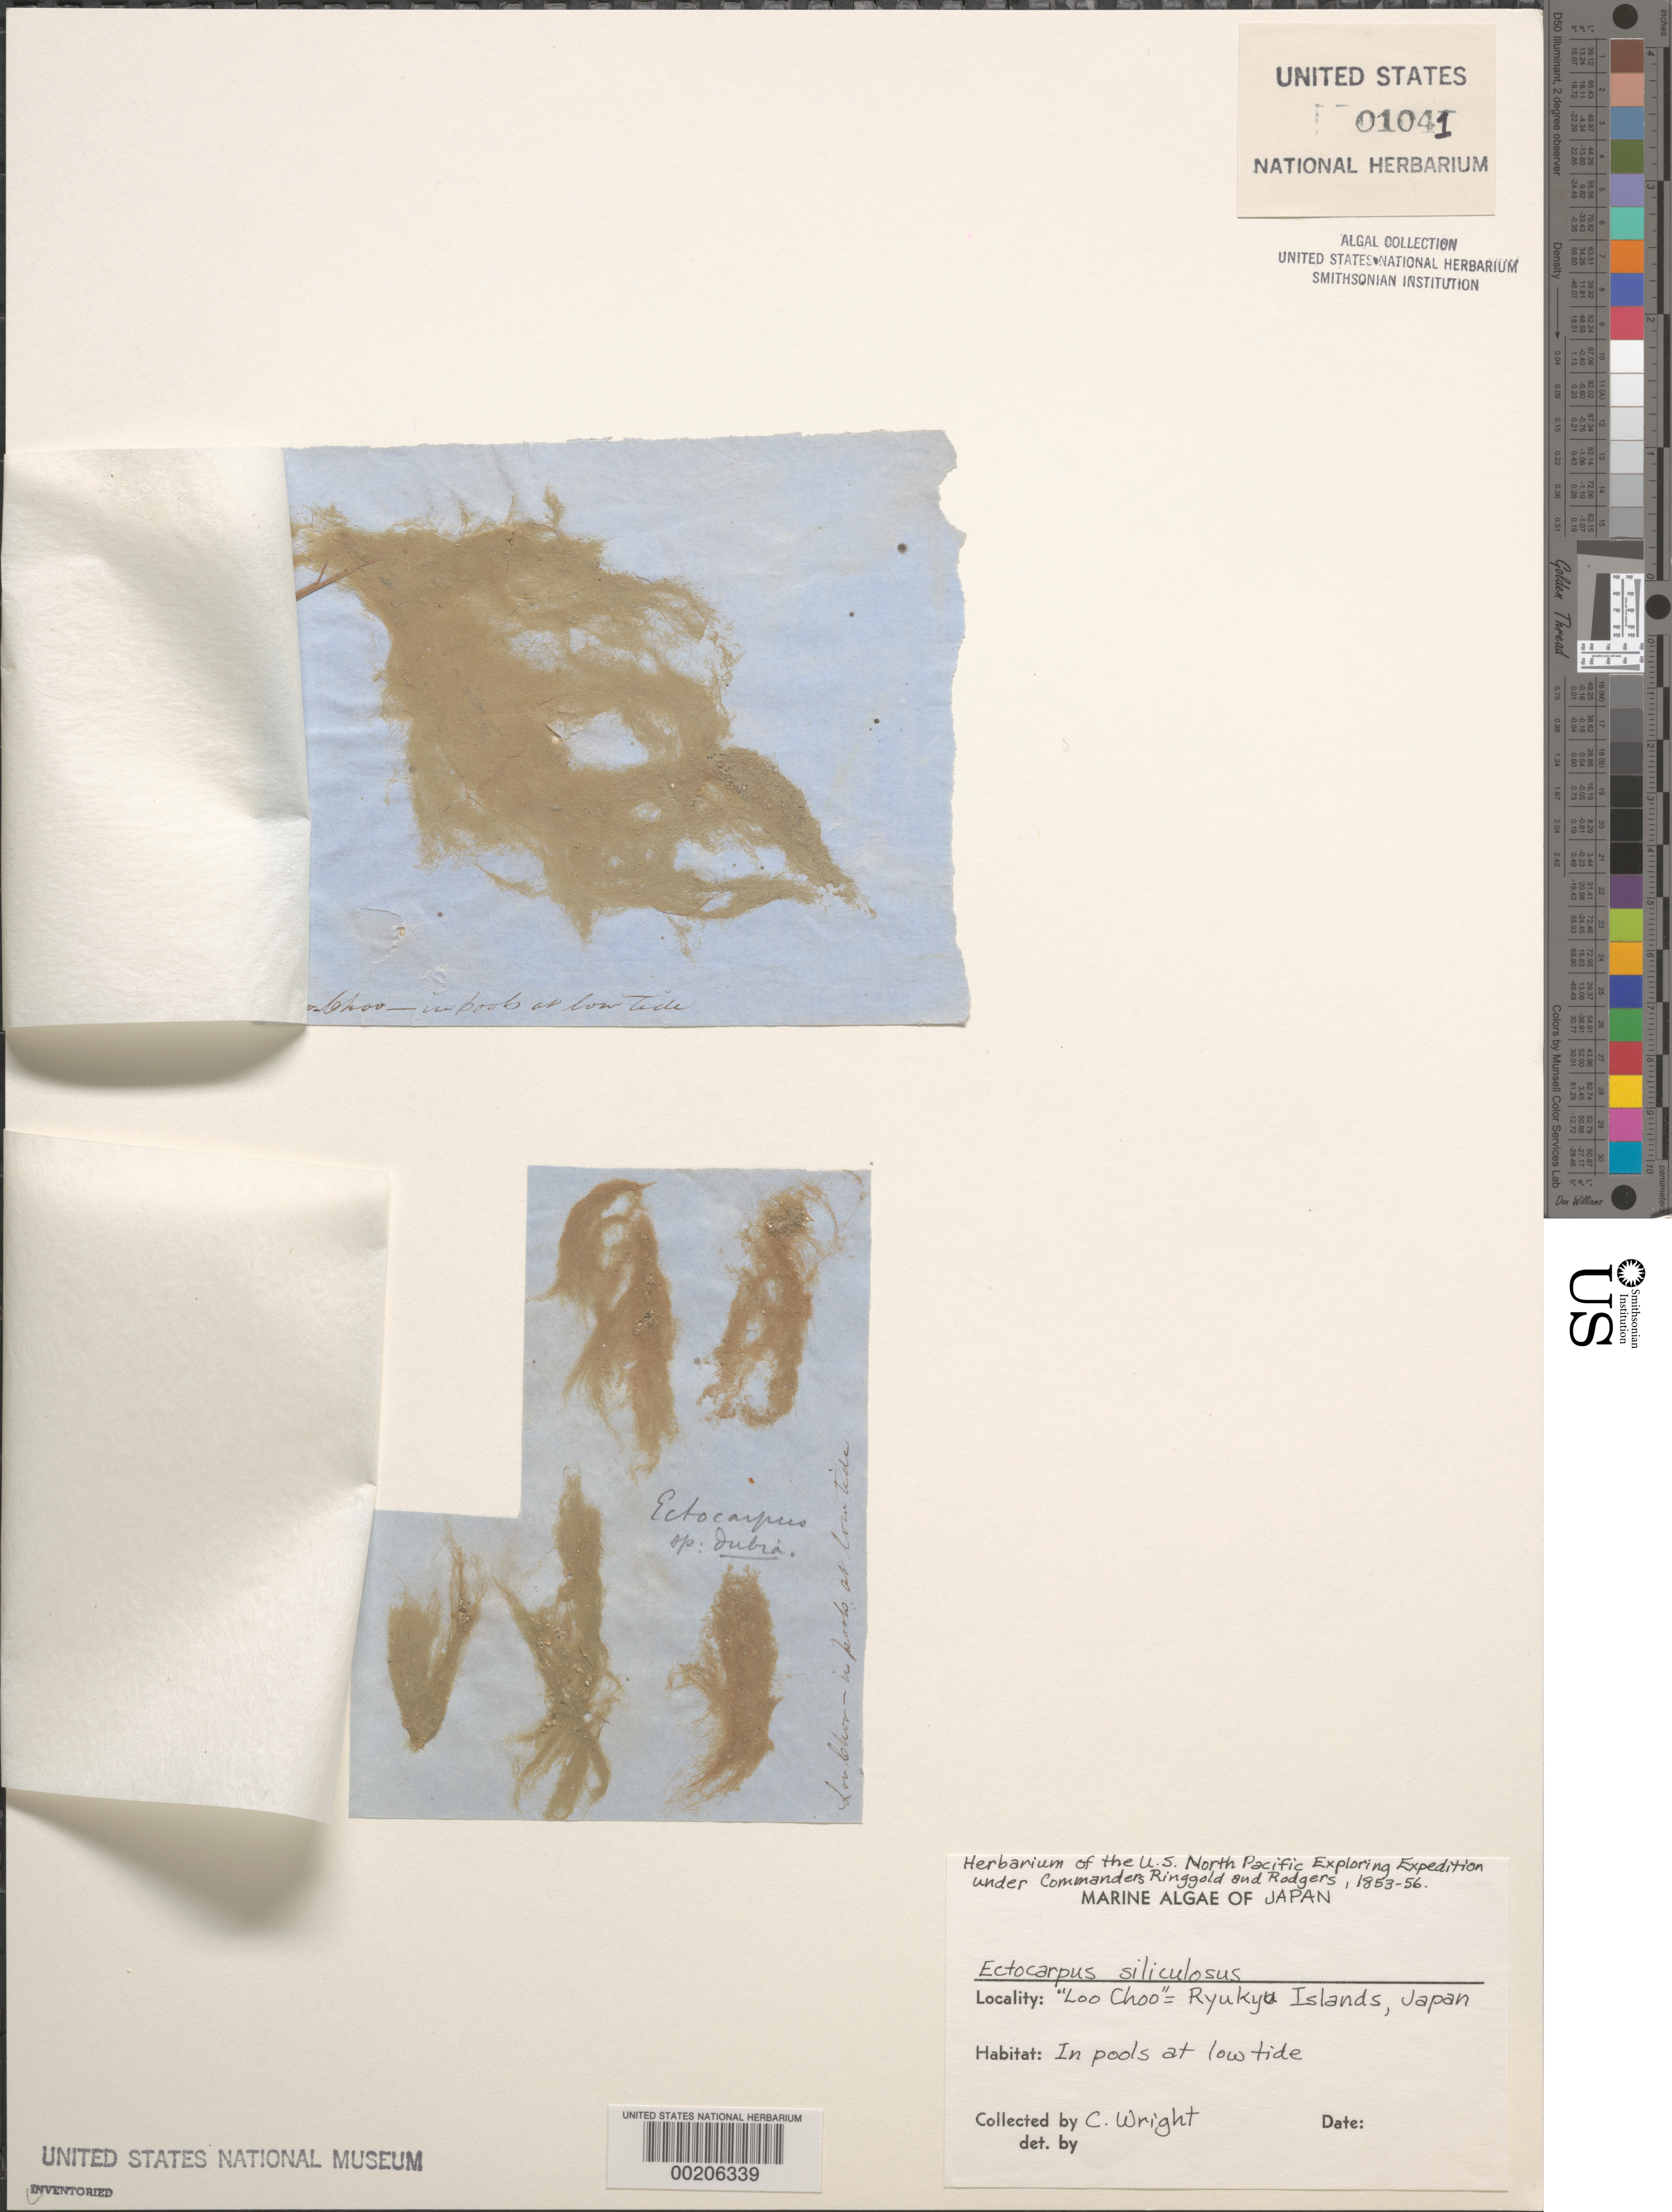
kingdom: Chromista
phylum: Ochrophyta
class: Phaeophyceae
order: Ectocarpales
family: Ectocarpaceae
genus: Ectocarpus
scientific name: Ectocarpus siliculosus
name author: (Dillwyn) Lyngbye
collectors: C. Wright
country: Japan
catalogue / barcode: US 1041